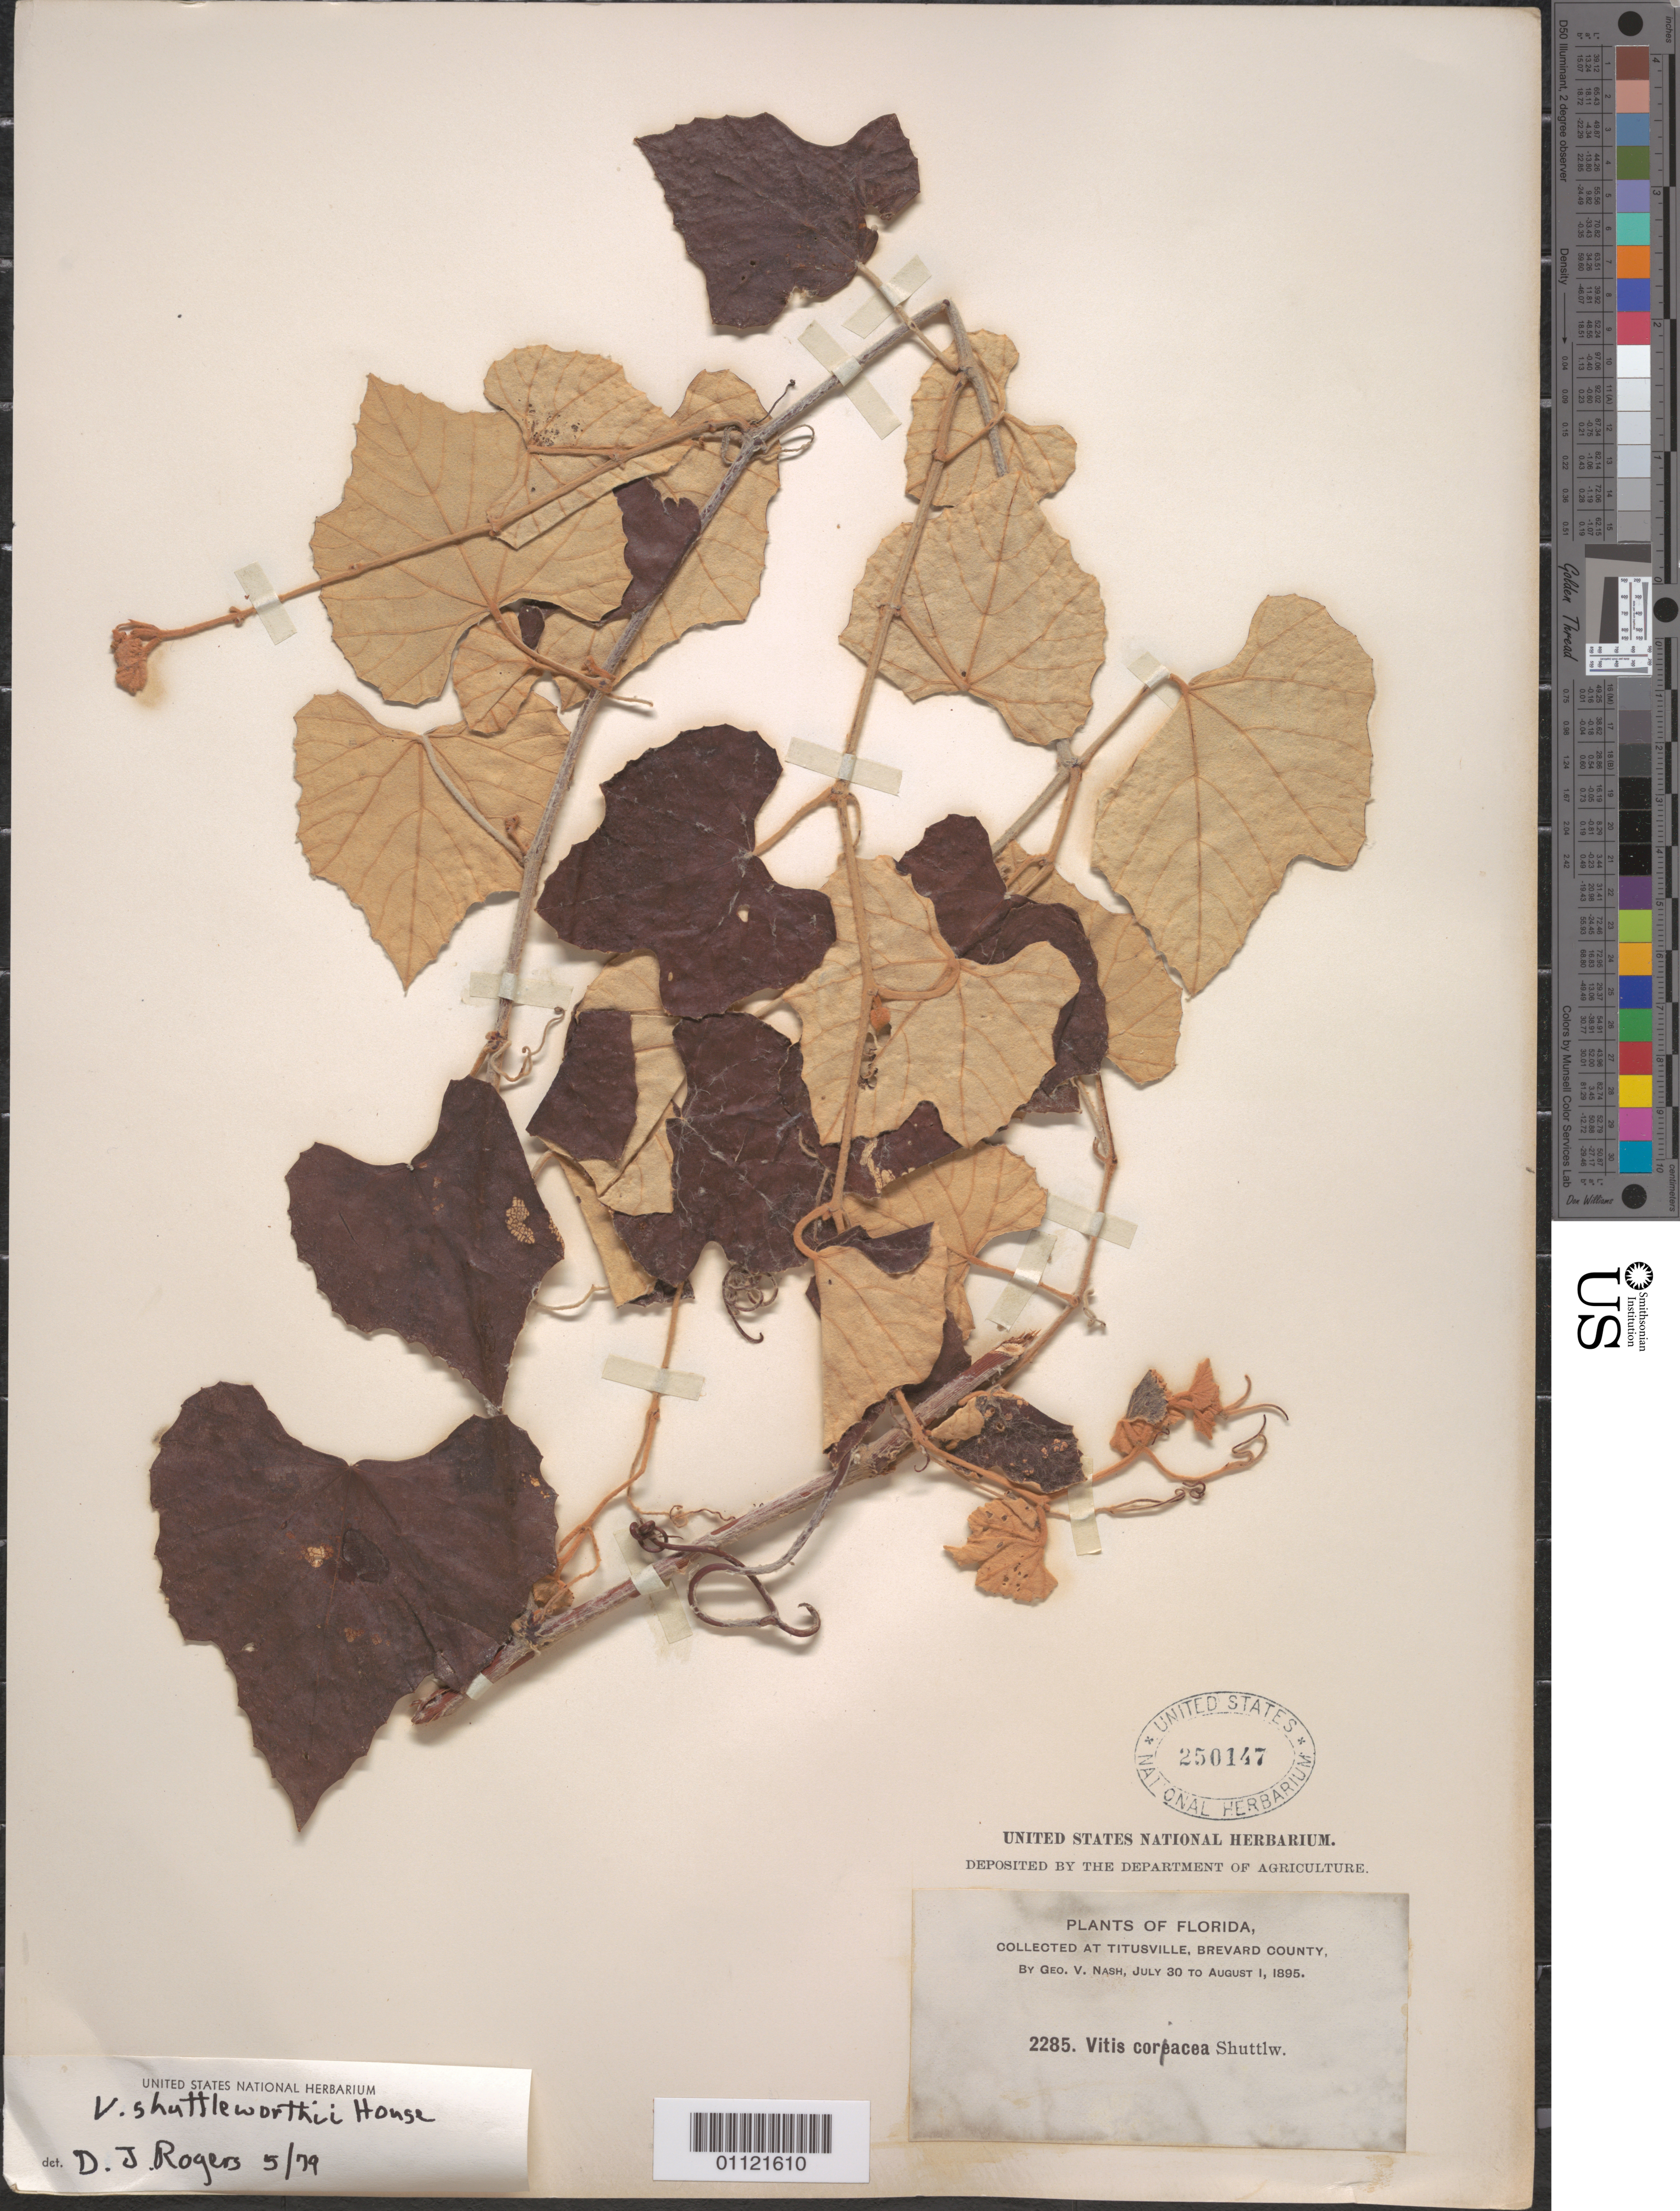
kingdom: Plantae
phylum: Tracheophyta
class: Magnoliopsida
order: Vitales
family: Vitaceae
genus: Vitis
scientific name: Vitis shuttleworthii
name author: House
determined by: Rogers, D. J.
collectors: G. V. Nash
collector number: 2285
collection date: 1895-07-30/1895-08-01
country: United States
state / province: Florida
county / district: Brevard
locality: Titusville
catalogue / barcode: US 250147